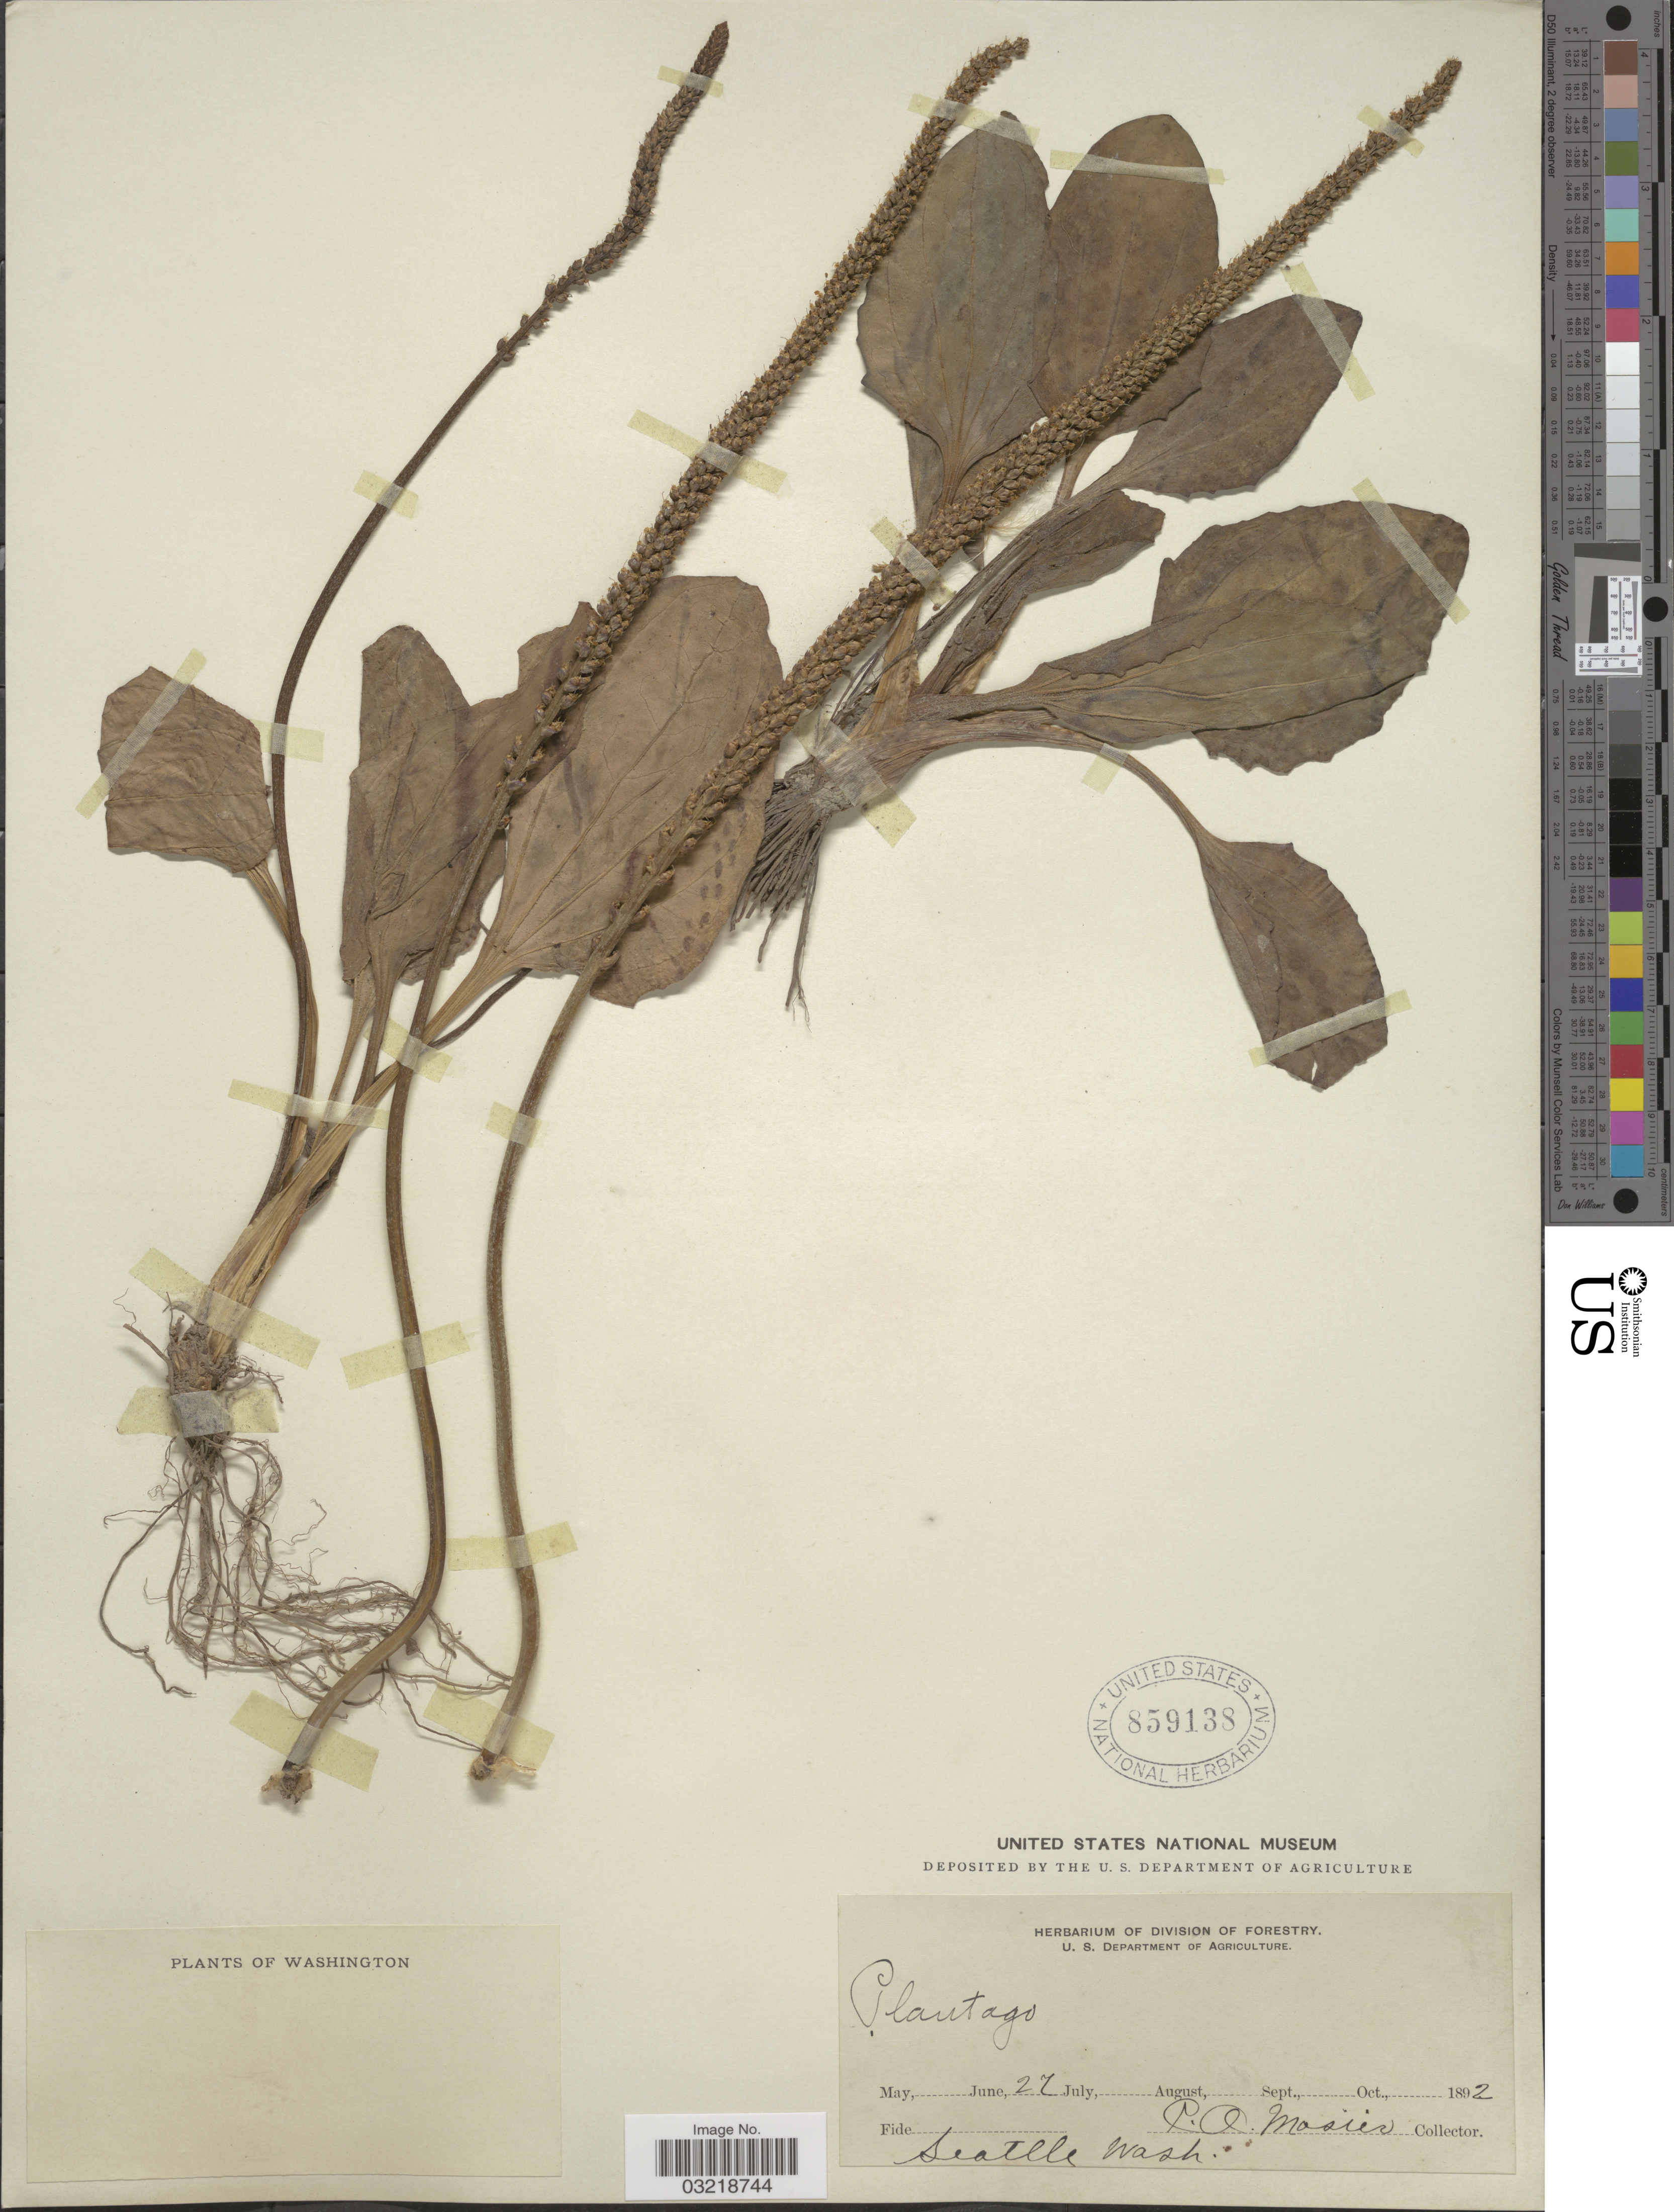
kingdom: Plantae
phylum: Tracheophyta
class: Magnoliopsida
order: Lamiales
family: Plantaginaceae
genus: Plantago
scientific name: Plantago major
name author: L.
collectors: C. A. Mosier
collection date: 1892-06-27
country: United States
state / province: Washington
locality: Seatlle.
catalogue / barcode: US 859138